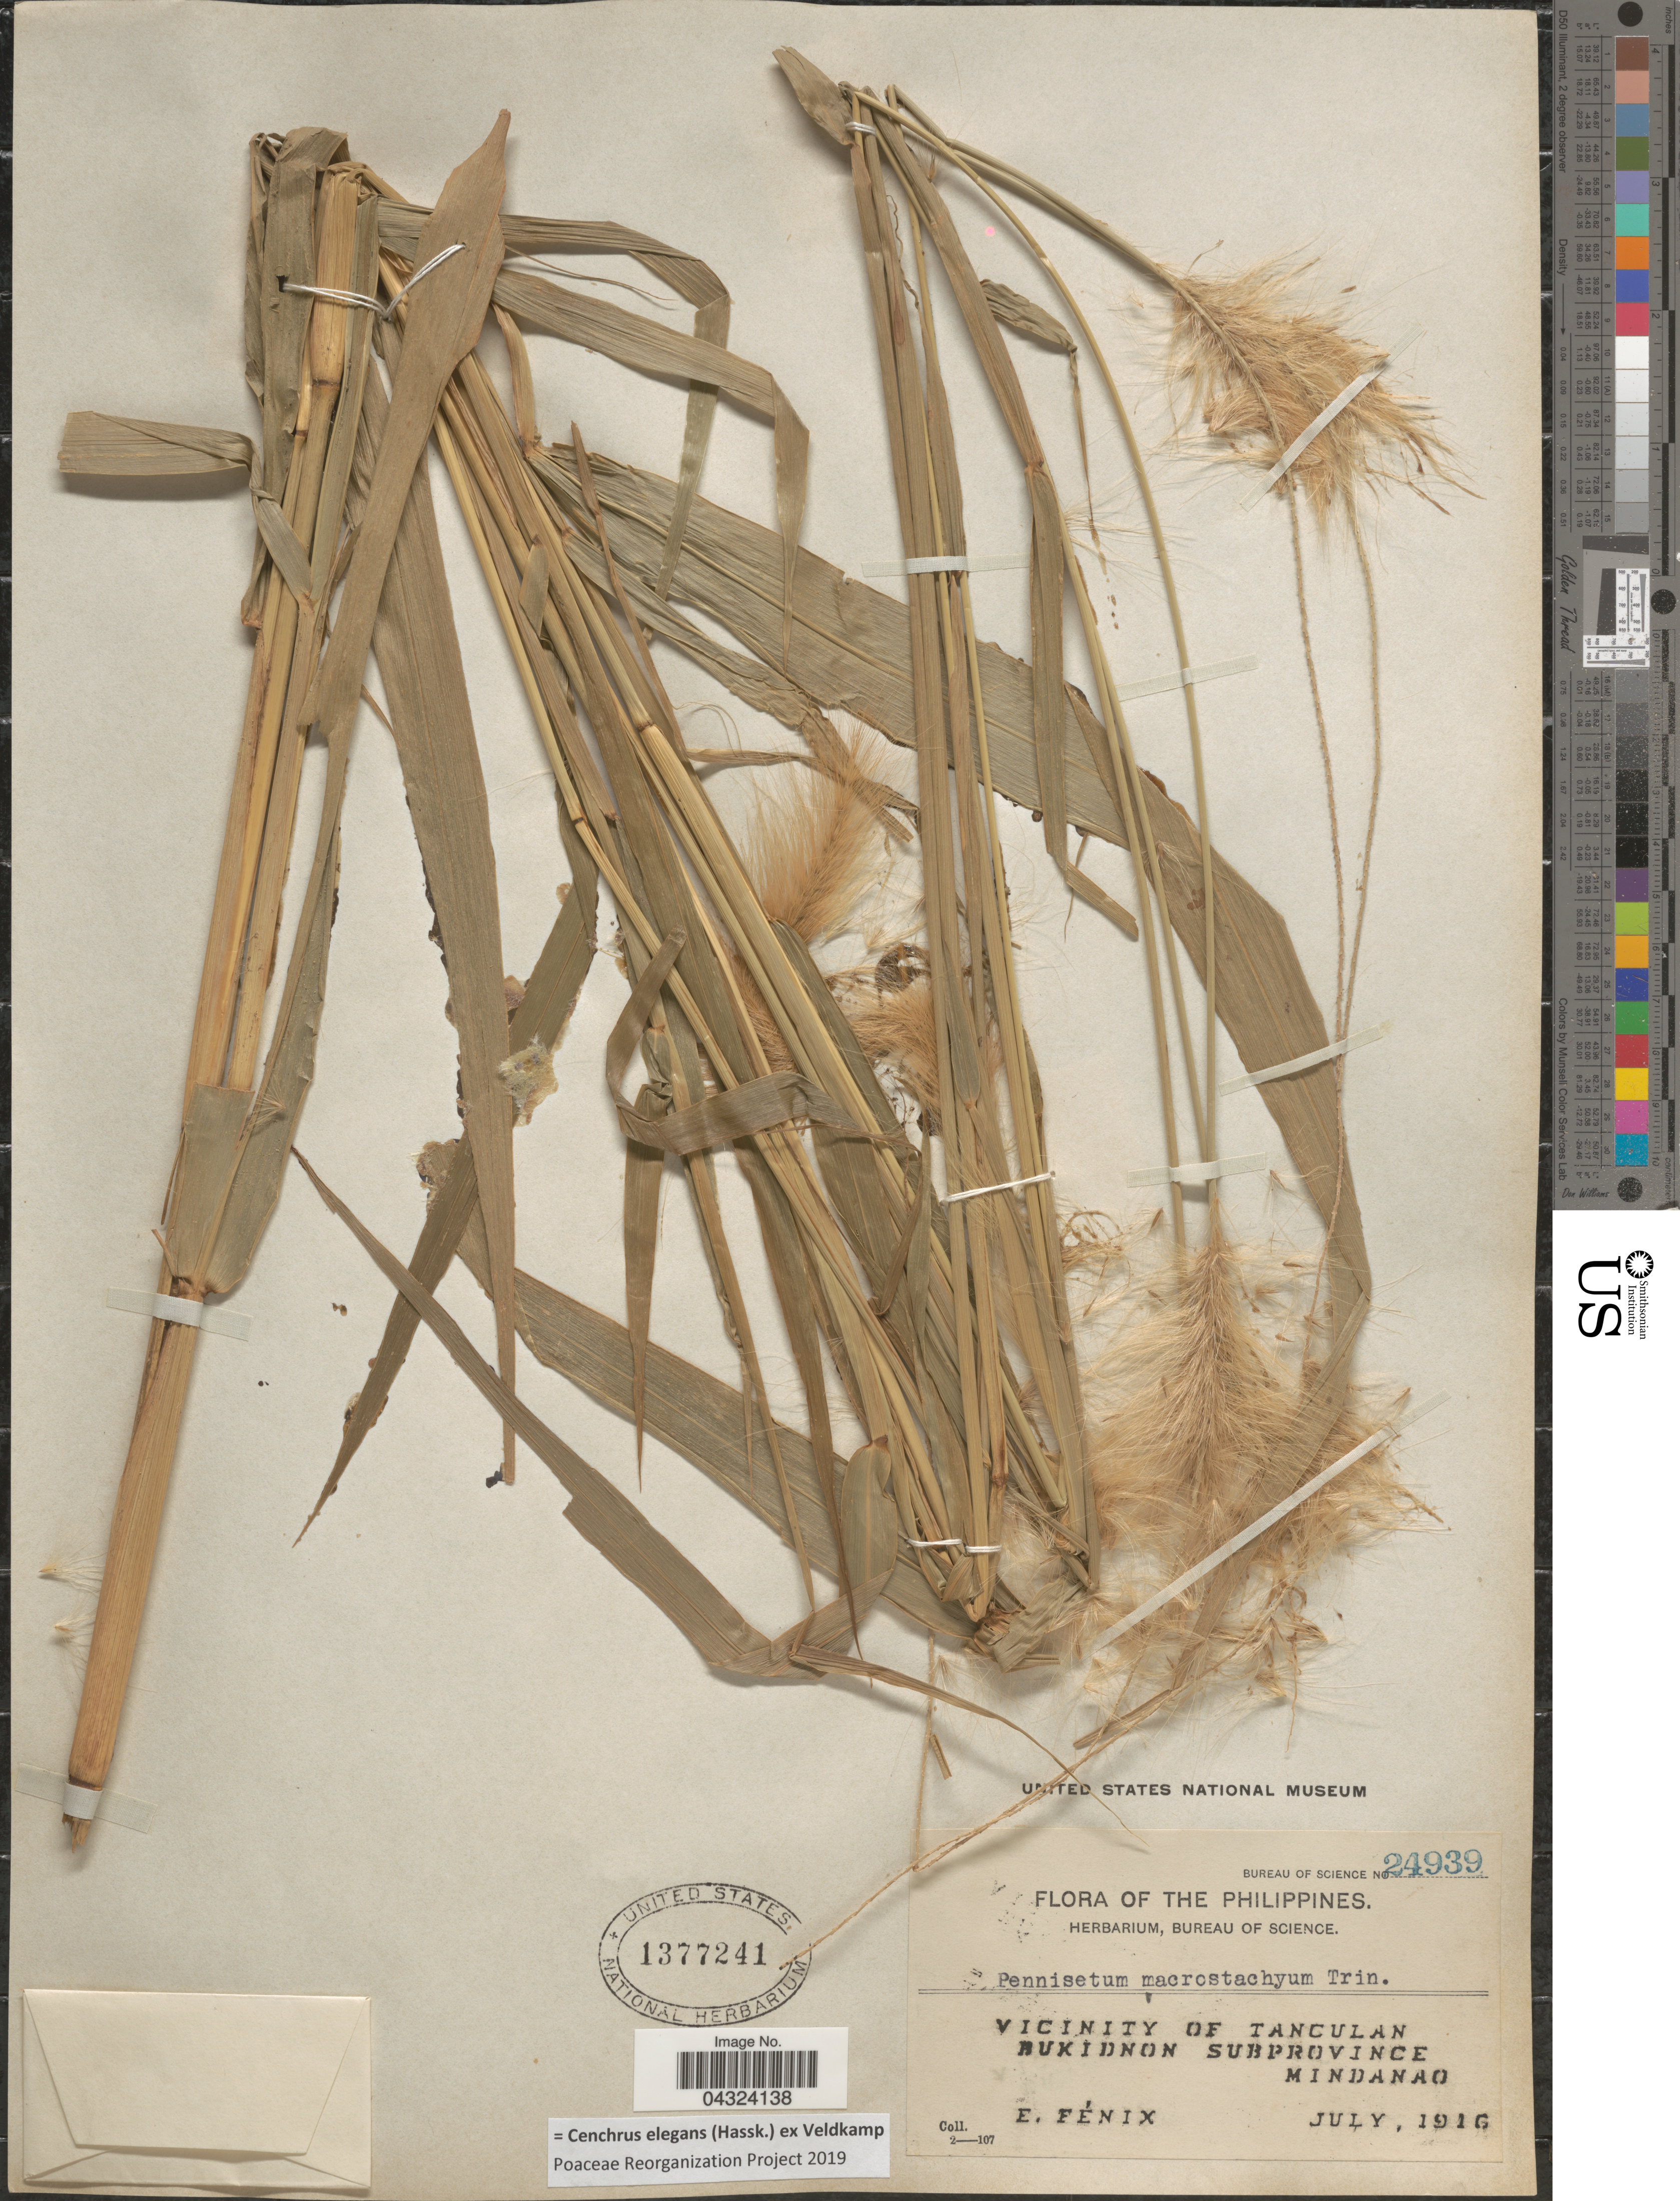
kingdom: Plantae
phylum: Tracheophyta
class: Liliopsida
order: Poales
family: Poaceae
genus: Cenchrus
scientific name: Cenchrus elegans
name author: (Hassk.) Veldkamp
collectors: E. Fenix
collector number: Bureau Of Science 24939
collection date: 1916-07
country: Philippines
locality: Vicinity Of Tanculan. Bukidnon Subprovince. Mindanao.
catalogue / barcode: US 1377241